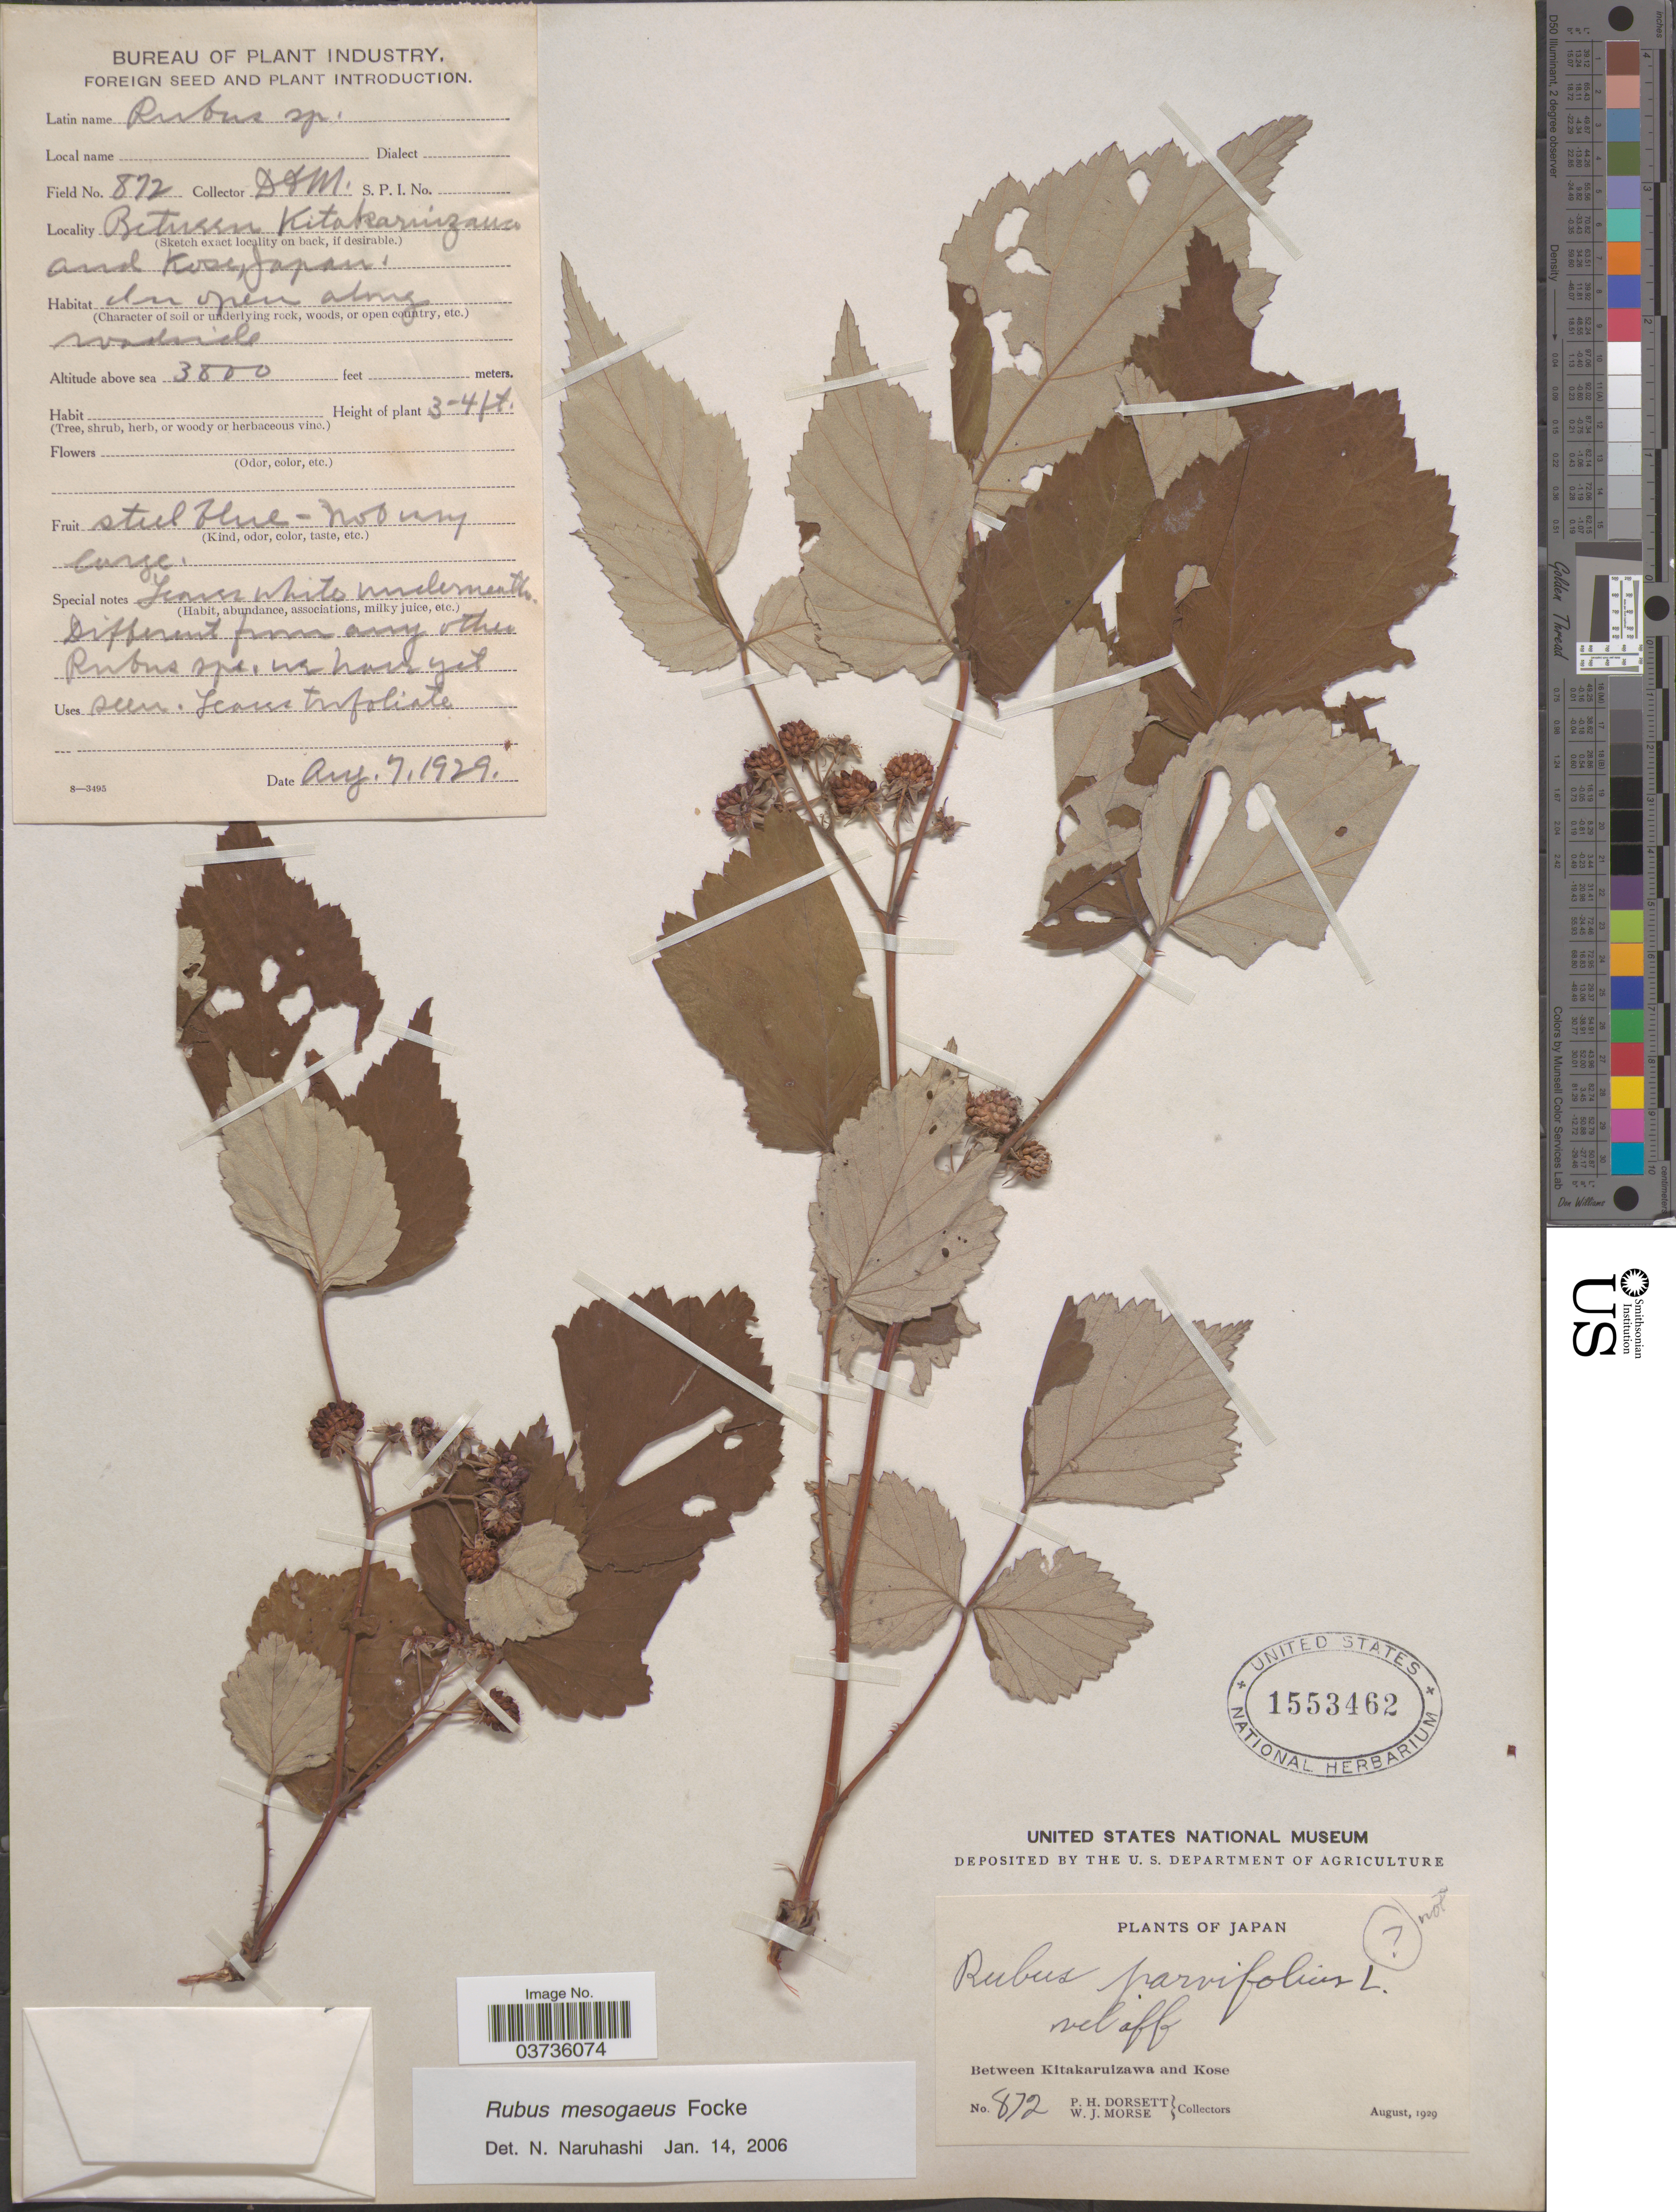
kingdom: Plantae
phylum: Tracheophyta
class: Magnoliopsida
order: Rosales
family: Rosaceae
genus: Rubus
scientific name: Rubus mesogaeus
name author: Focke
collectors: P. H. Dorsett & W. J. Morse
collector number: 872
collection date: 1929-08-07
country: Japan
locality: Between Kitakaruizawa and Kose.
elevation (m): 1158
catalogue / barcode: US 1553462